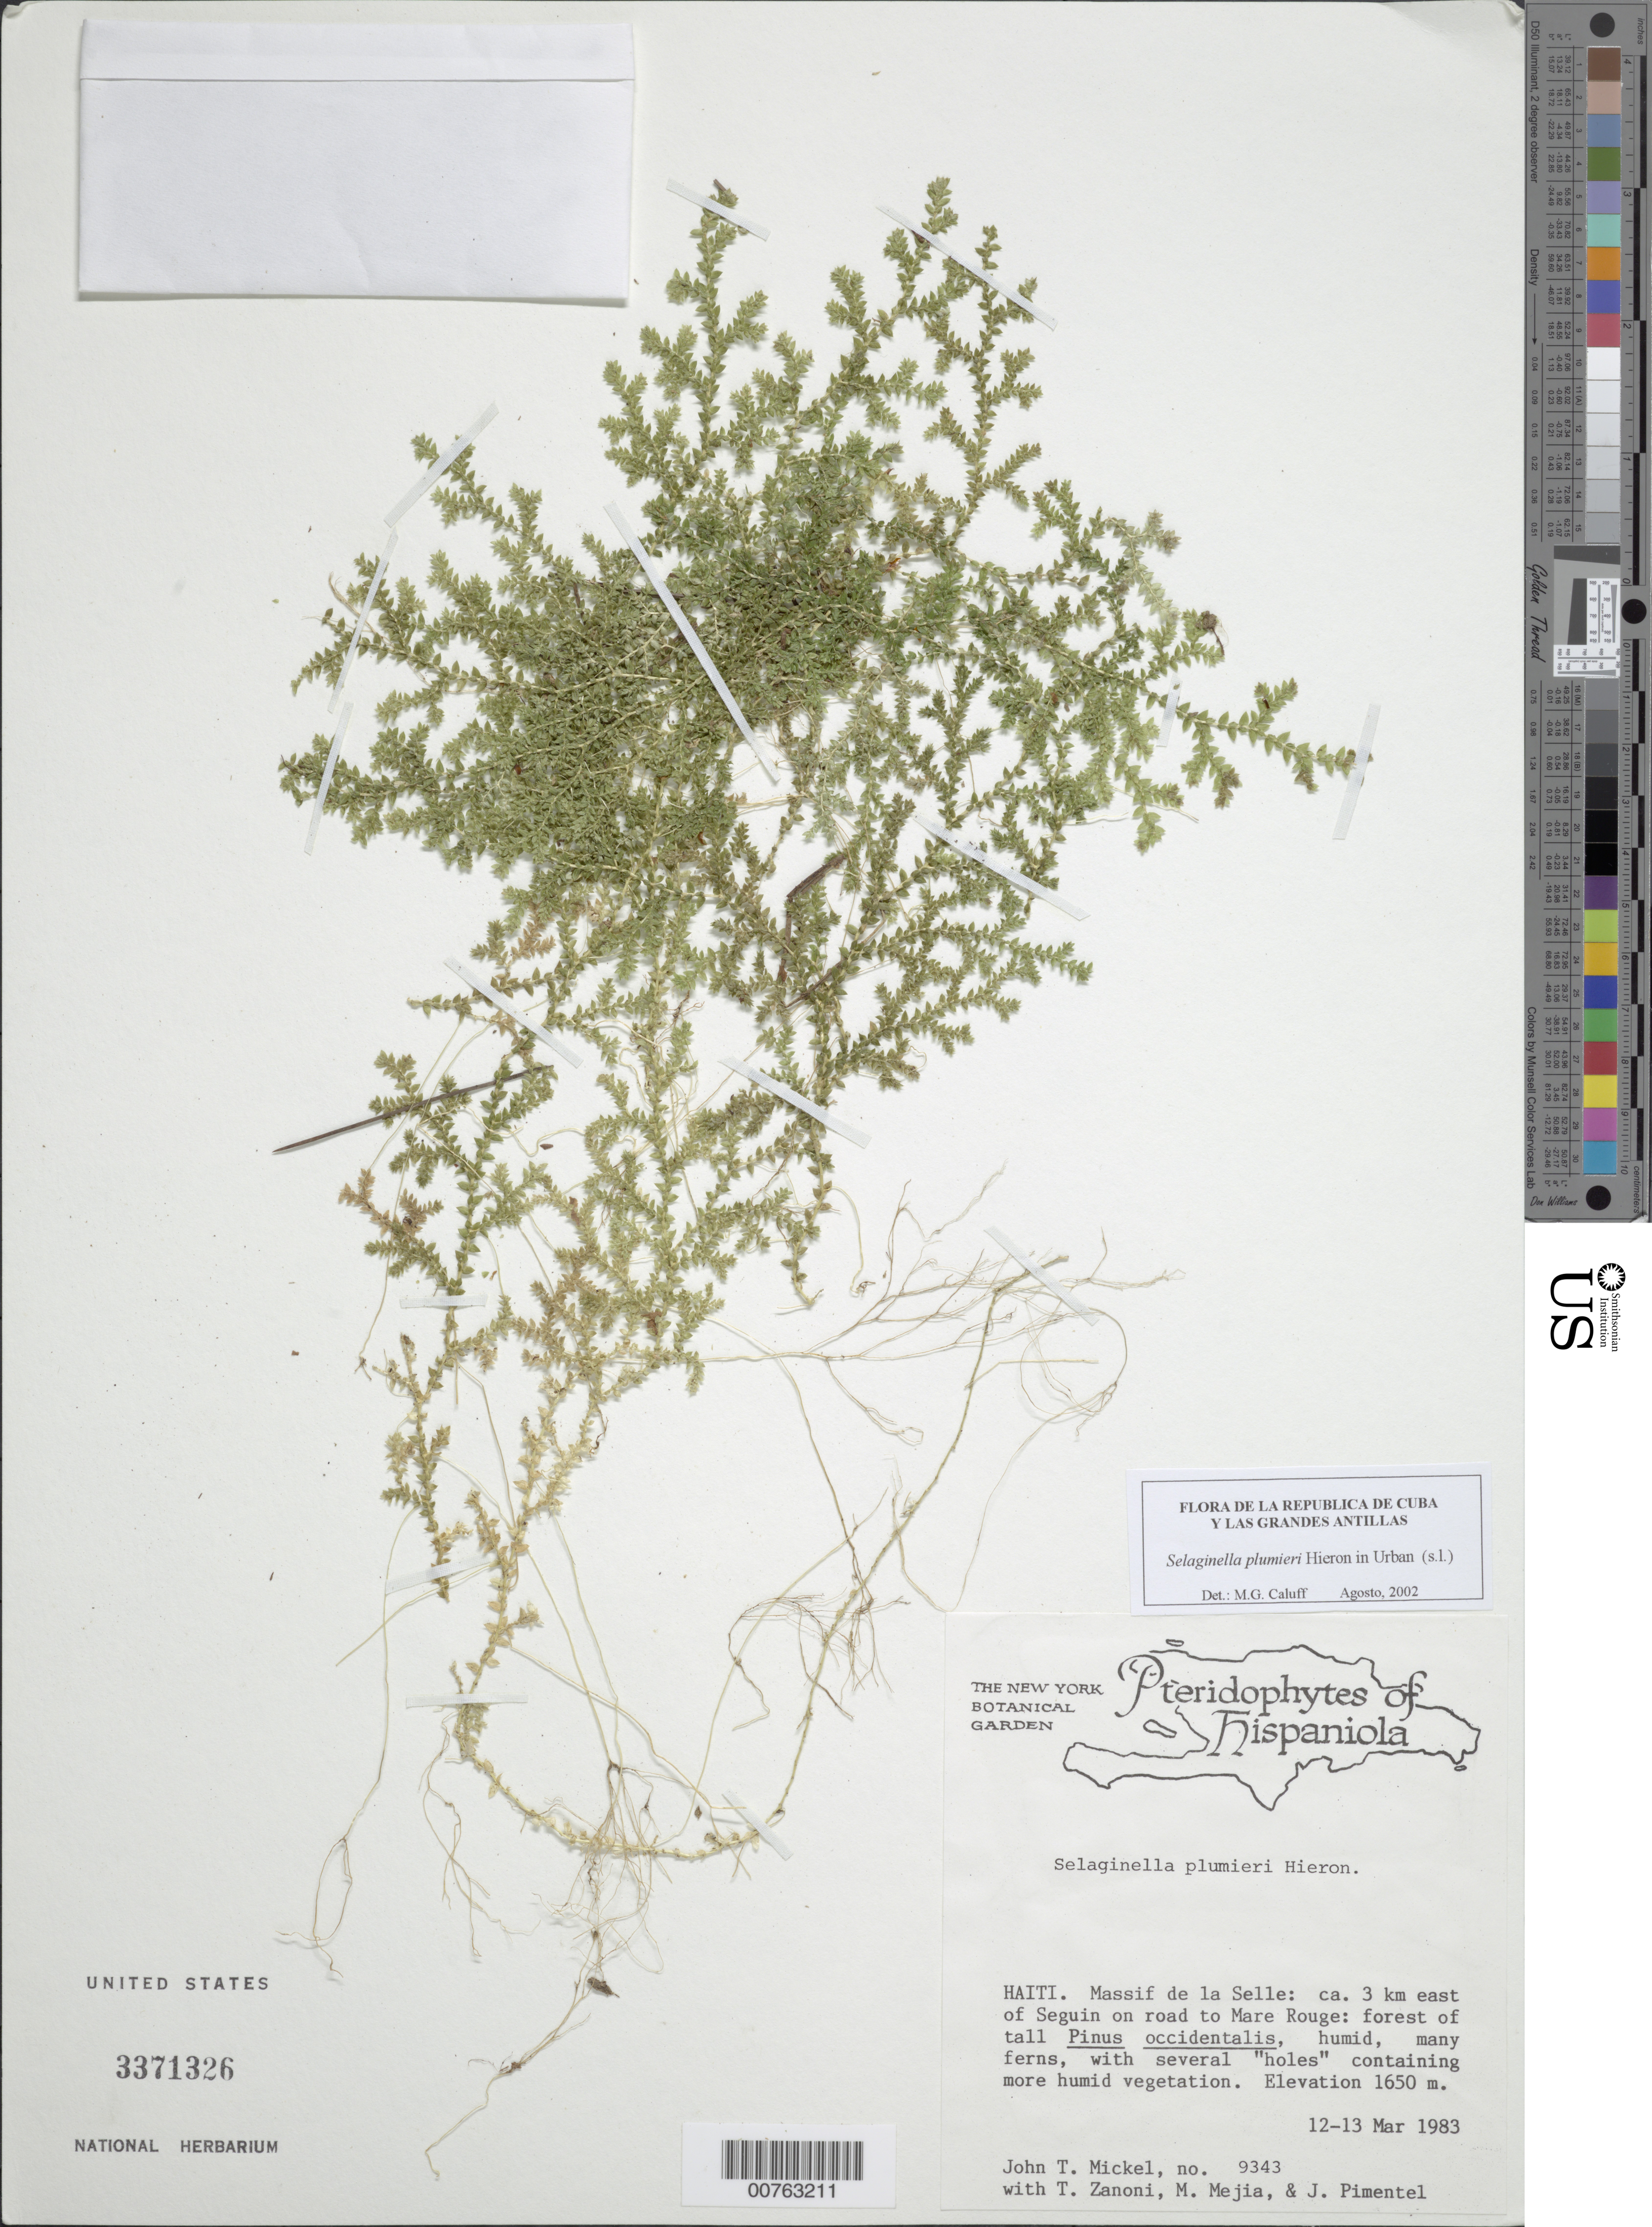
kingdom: Plantae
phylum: Tracheophyta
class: Lycopodiopsida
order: Selaginellales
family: Selaginellaceae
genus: Selaginella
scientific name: Selaginella plumieri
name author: Hieron.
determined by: Caluff, M. García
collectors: J. T. Mickel, T. A. Zanoni, M. Mejia & J. Pimentel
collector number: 9343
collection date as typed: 12 Mar 1983 to 13 Mar 1983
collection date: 1983-03-12/1983-03-13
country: Haiti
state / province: Ouest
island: Hispaniola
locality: Massif de la Selle, ca. 3 km E of Seguin on road to Mare Rouge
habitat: Forest of tall Pinus occidentalis, humid, many ferns, with several "holes" containing more humid vegetation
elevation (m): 1650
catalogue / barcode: US 3371326